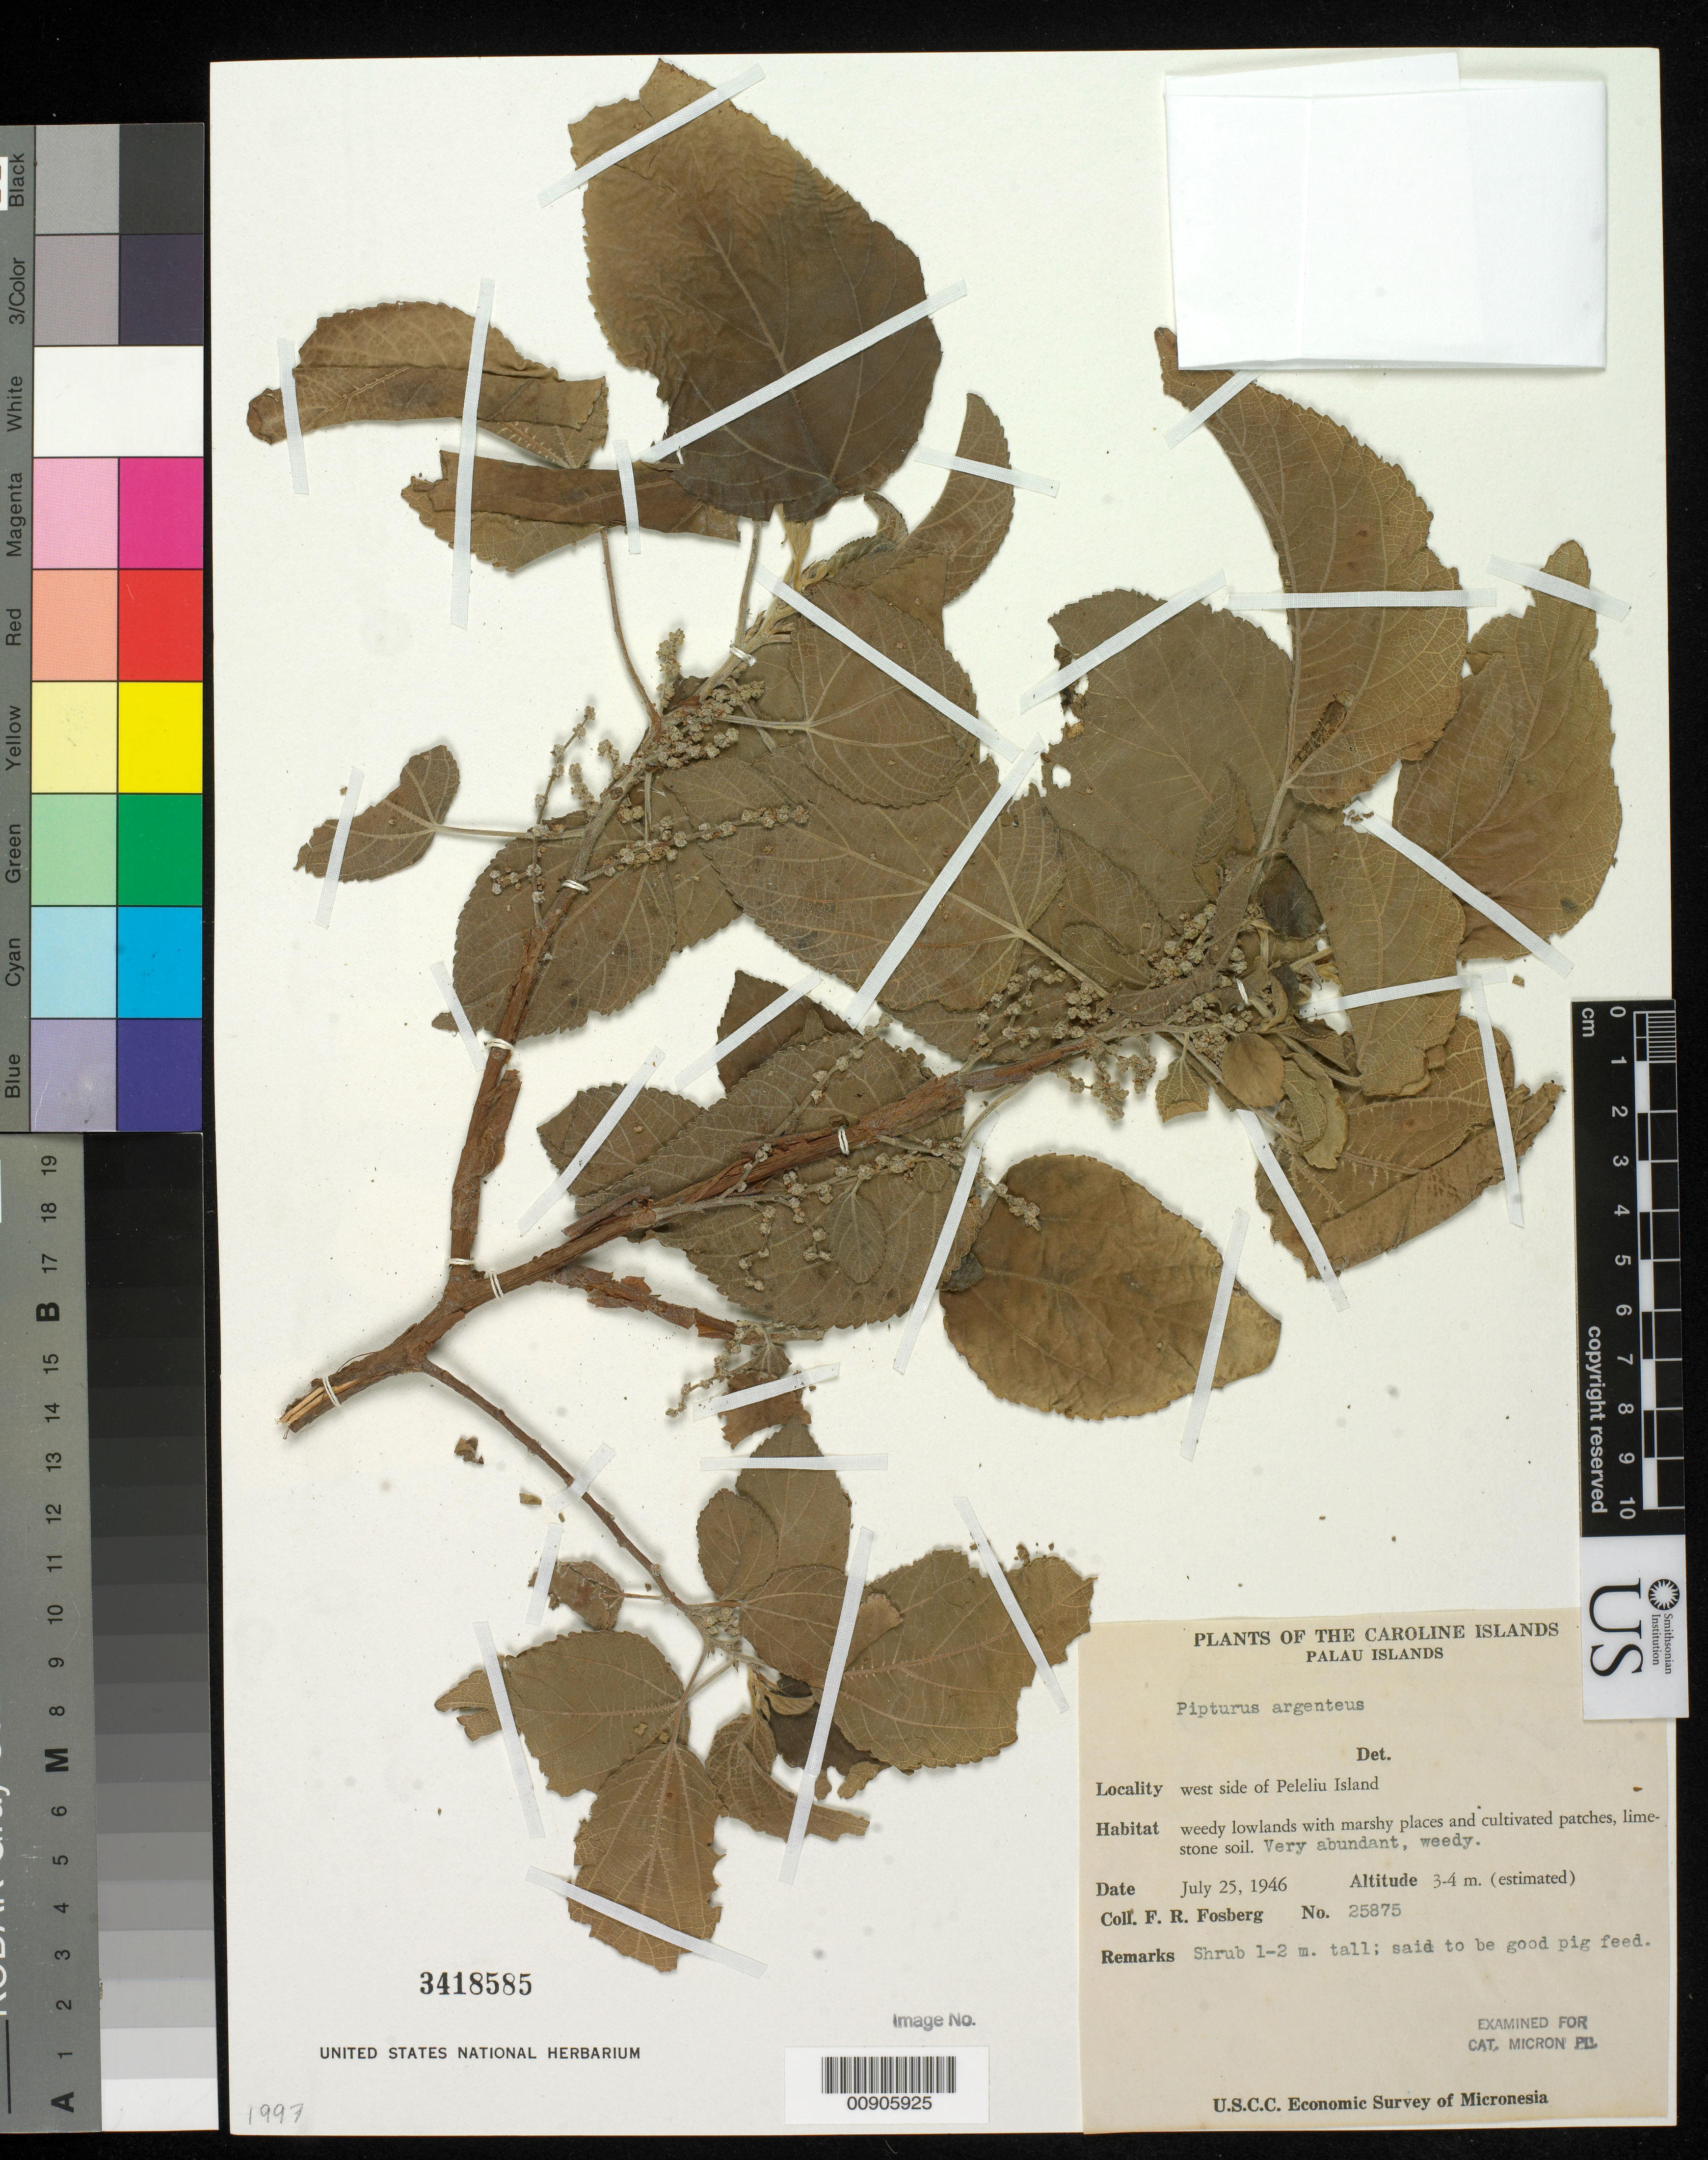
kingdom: Plantae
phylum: Tracheophyta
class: Magnoliopsida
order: Rosales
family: Urticaceae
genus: Pipturus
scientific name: Pipturus argenteus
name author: (G. Forst.) Wedd.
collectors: F. R. Fosberg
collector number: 25875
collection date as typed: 25 Jul 1946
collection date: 1946-07-25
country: Palau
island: Beliliou [Peleliu]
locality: West side of Peleliu Island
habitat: Weedy lowlands with marshy places and cultivated patches, limstone soil. Very abundant, weedy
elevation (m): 3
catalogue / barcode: US 3418585